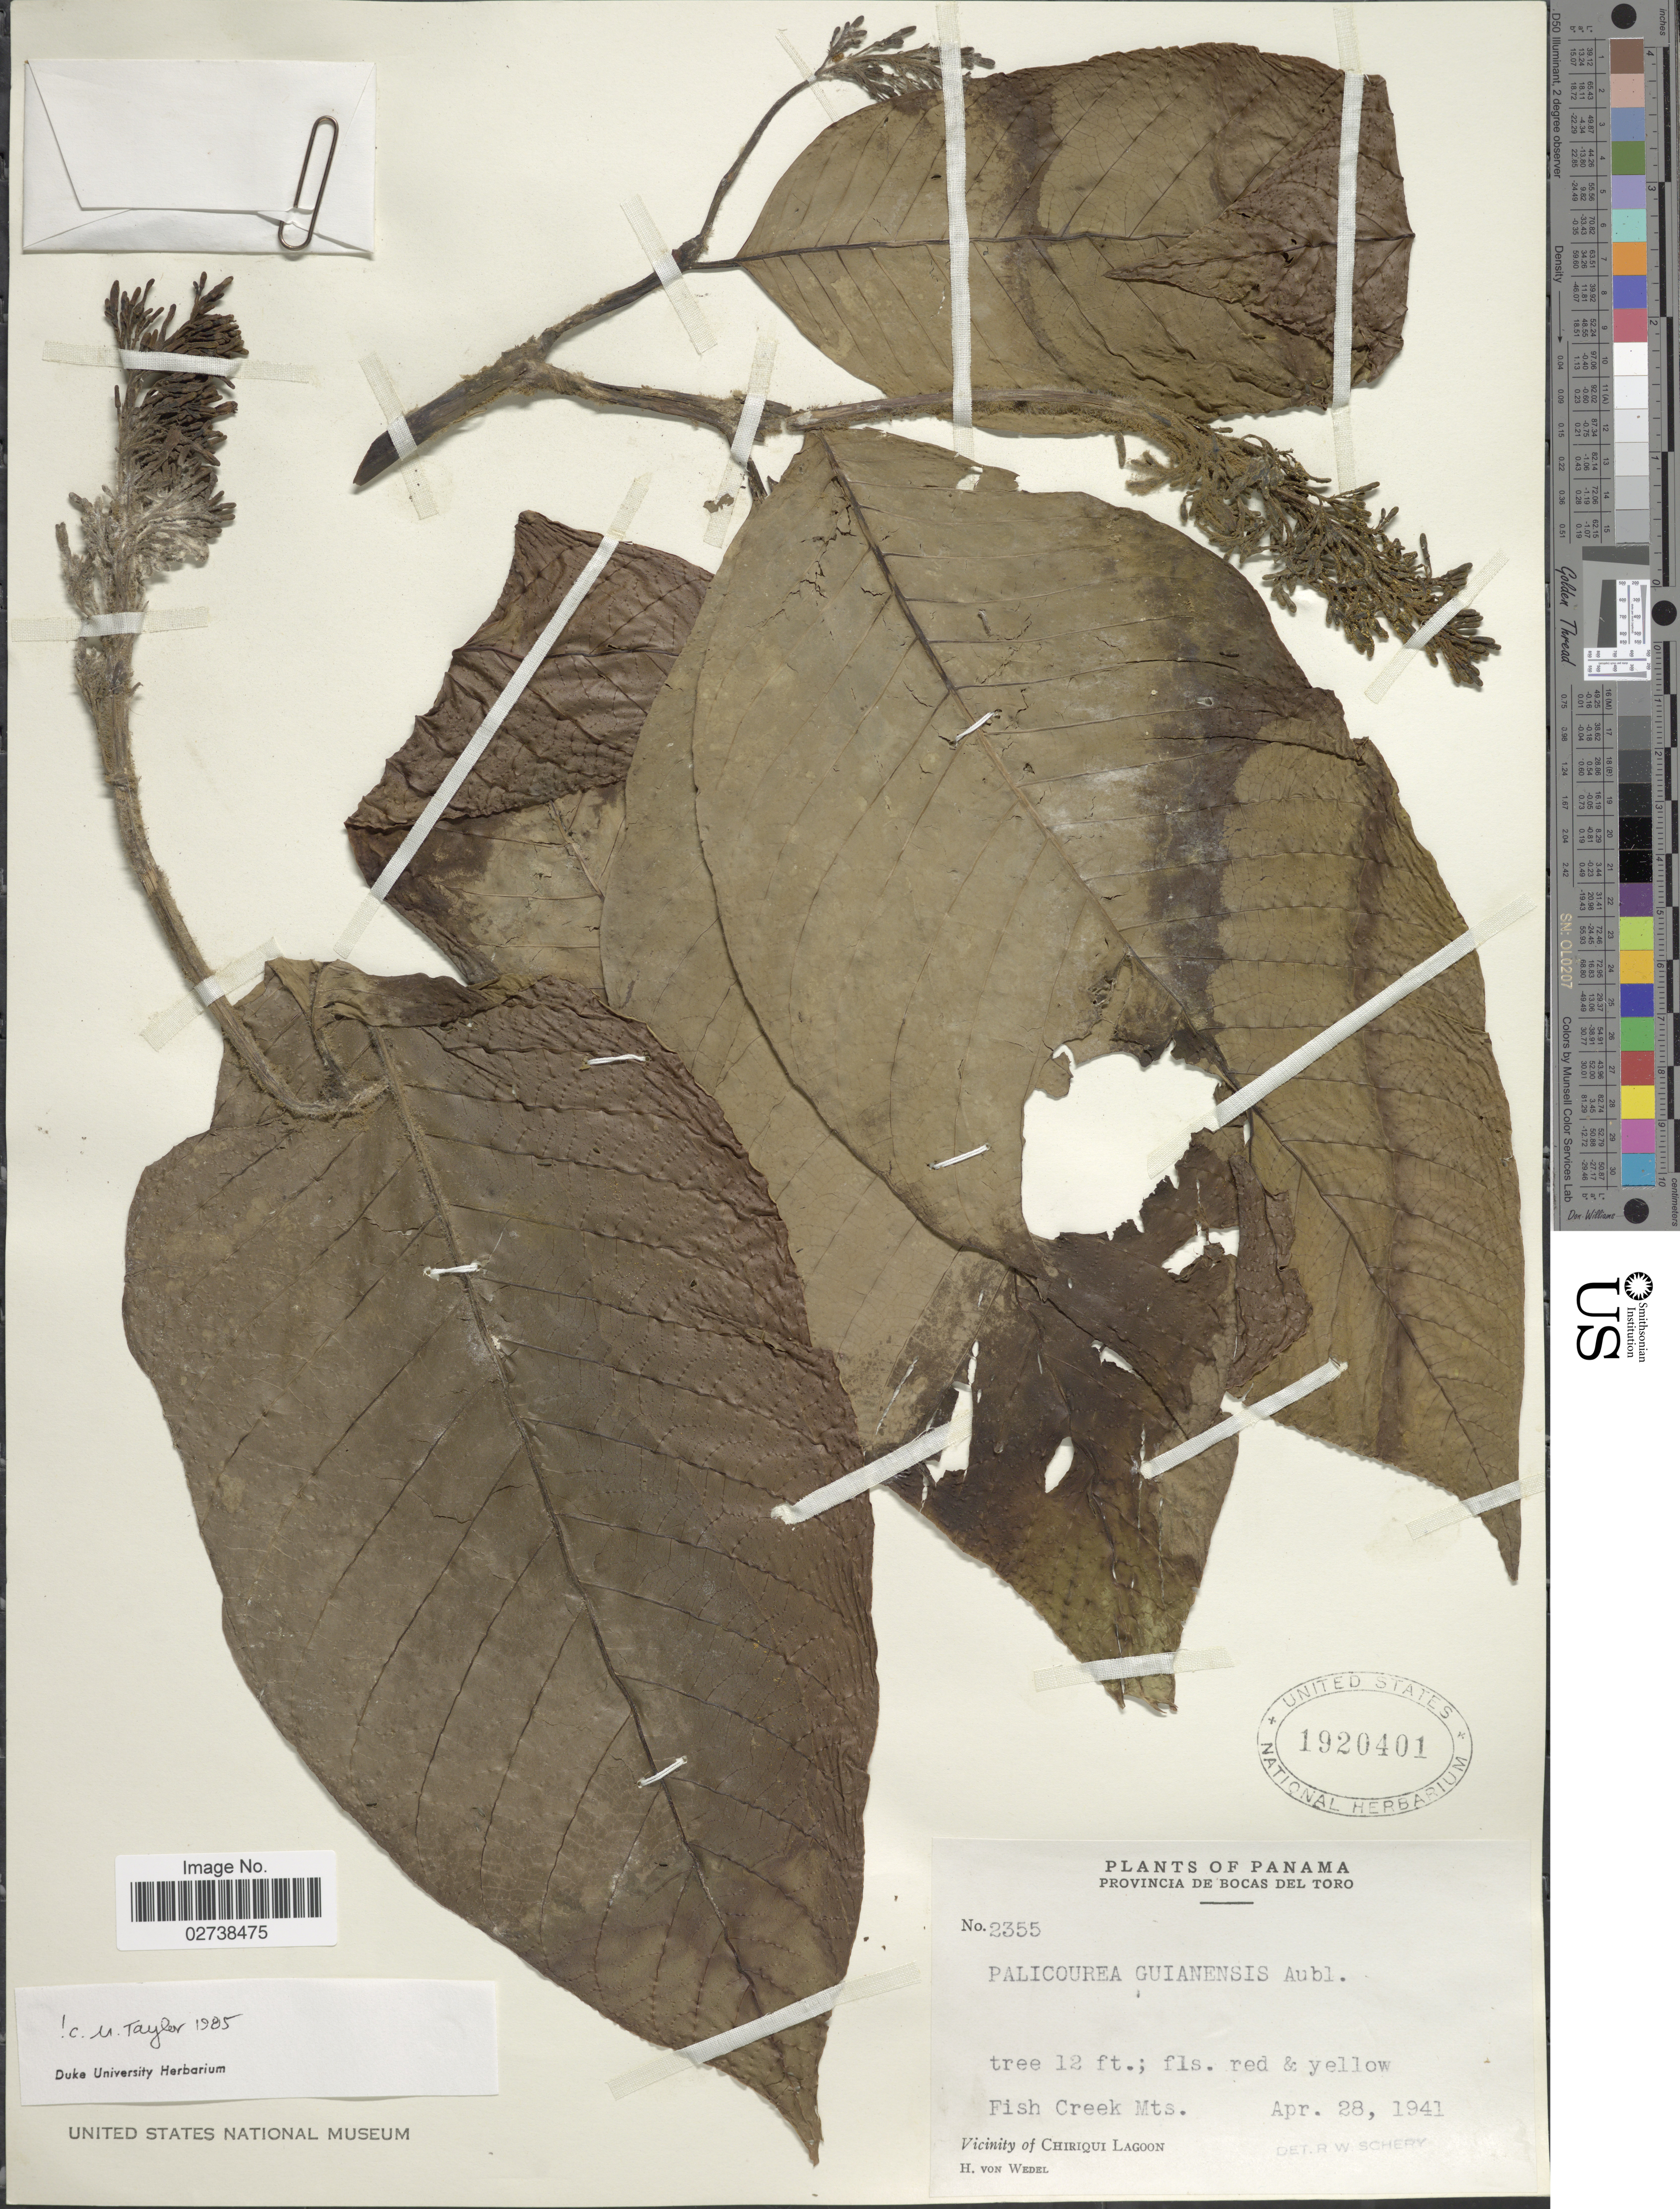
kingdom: Plantae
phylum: Tracheophyta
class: Magnoliopsida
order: Gentianales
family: Rubiaceae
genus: Palicourea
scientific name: Palicourea guianensis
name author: Aubl.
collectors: H. von Wedel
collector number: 2355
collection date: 1941-04-28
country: Panama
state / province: Bocas del Toro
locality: Provincia de Bocas del Toro. Fish Creek Mts. Vicinity of Chiriqui Lagoon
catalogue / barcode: US 1920401